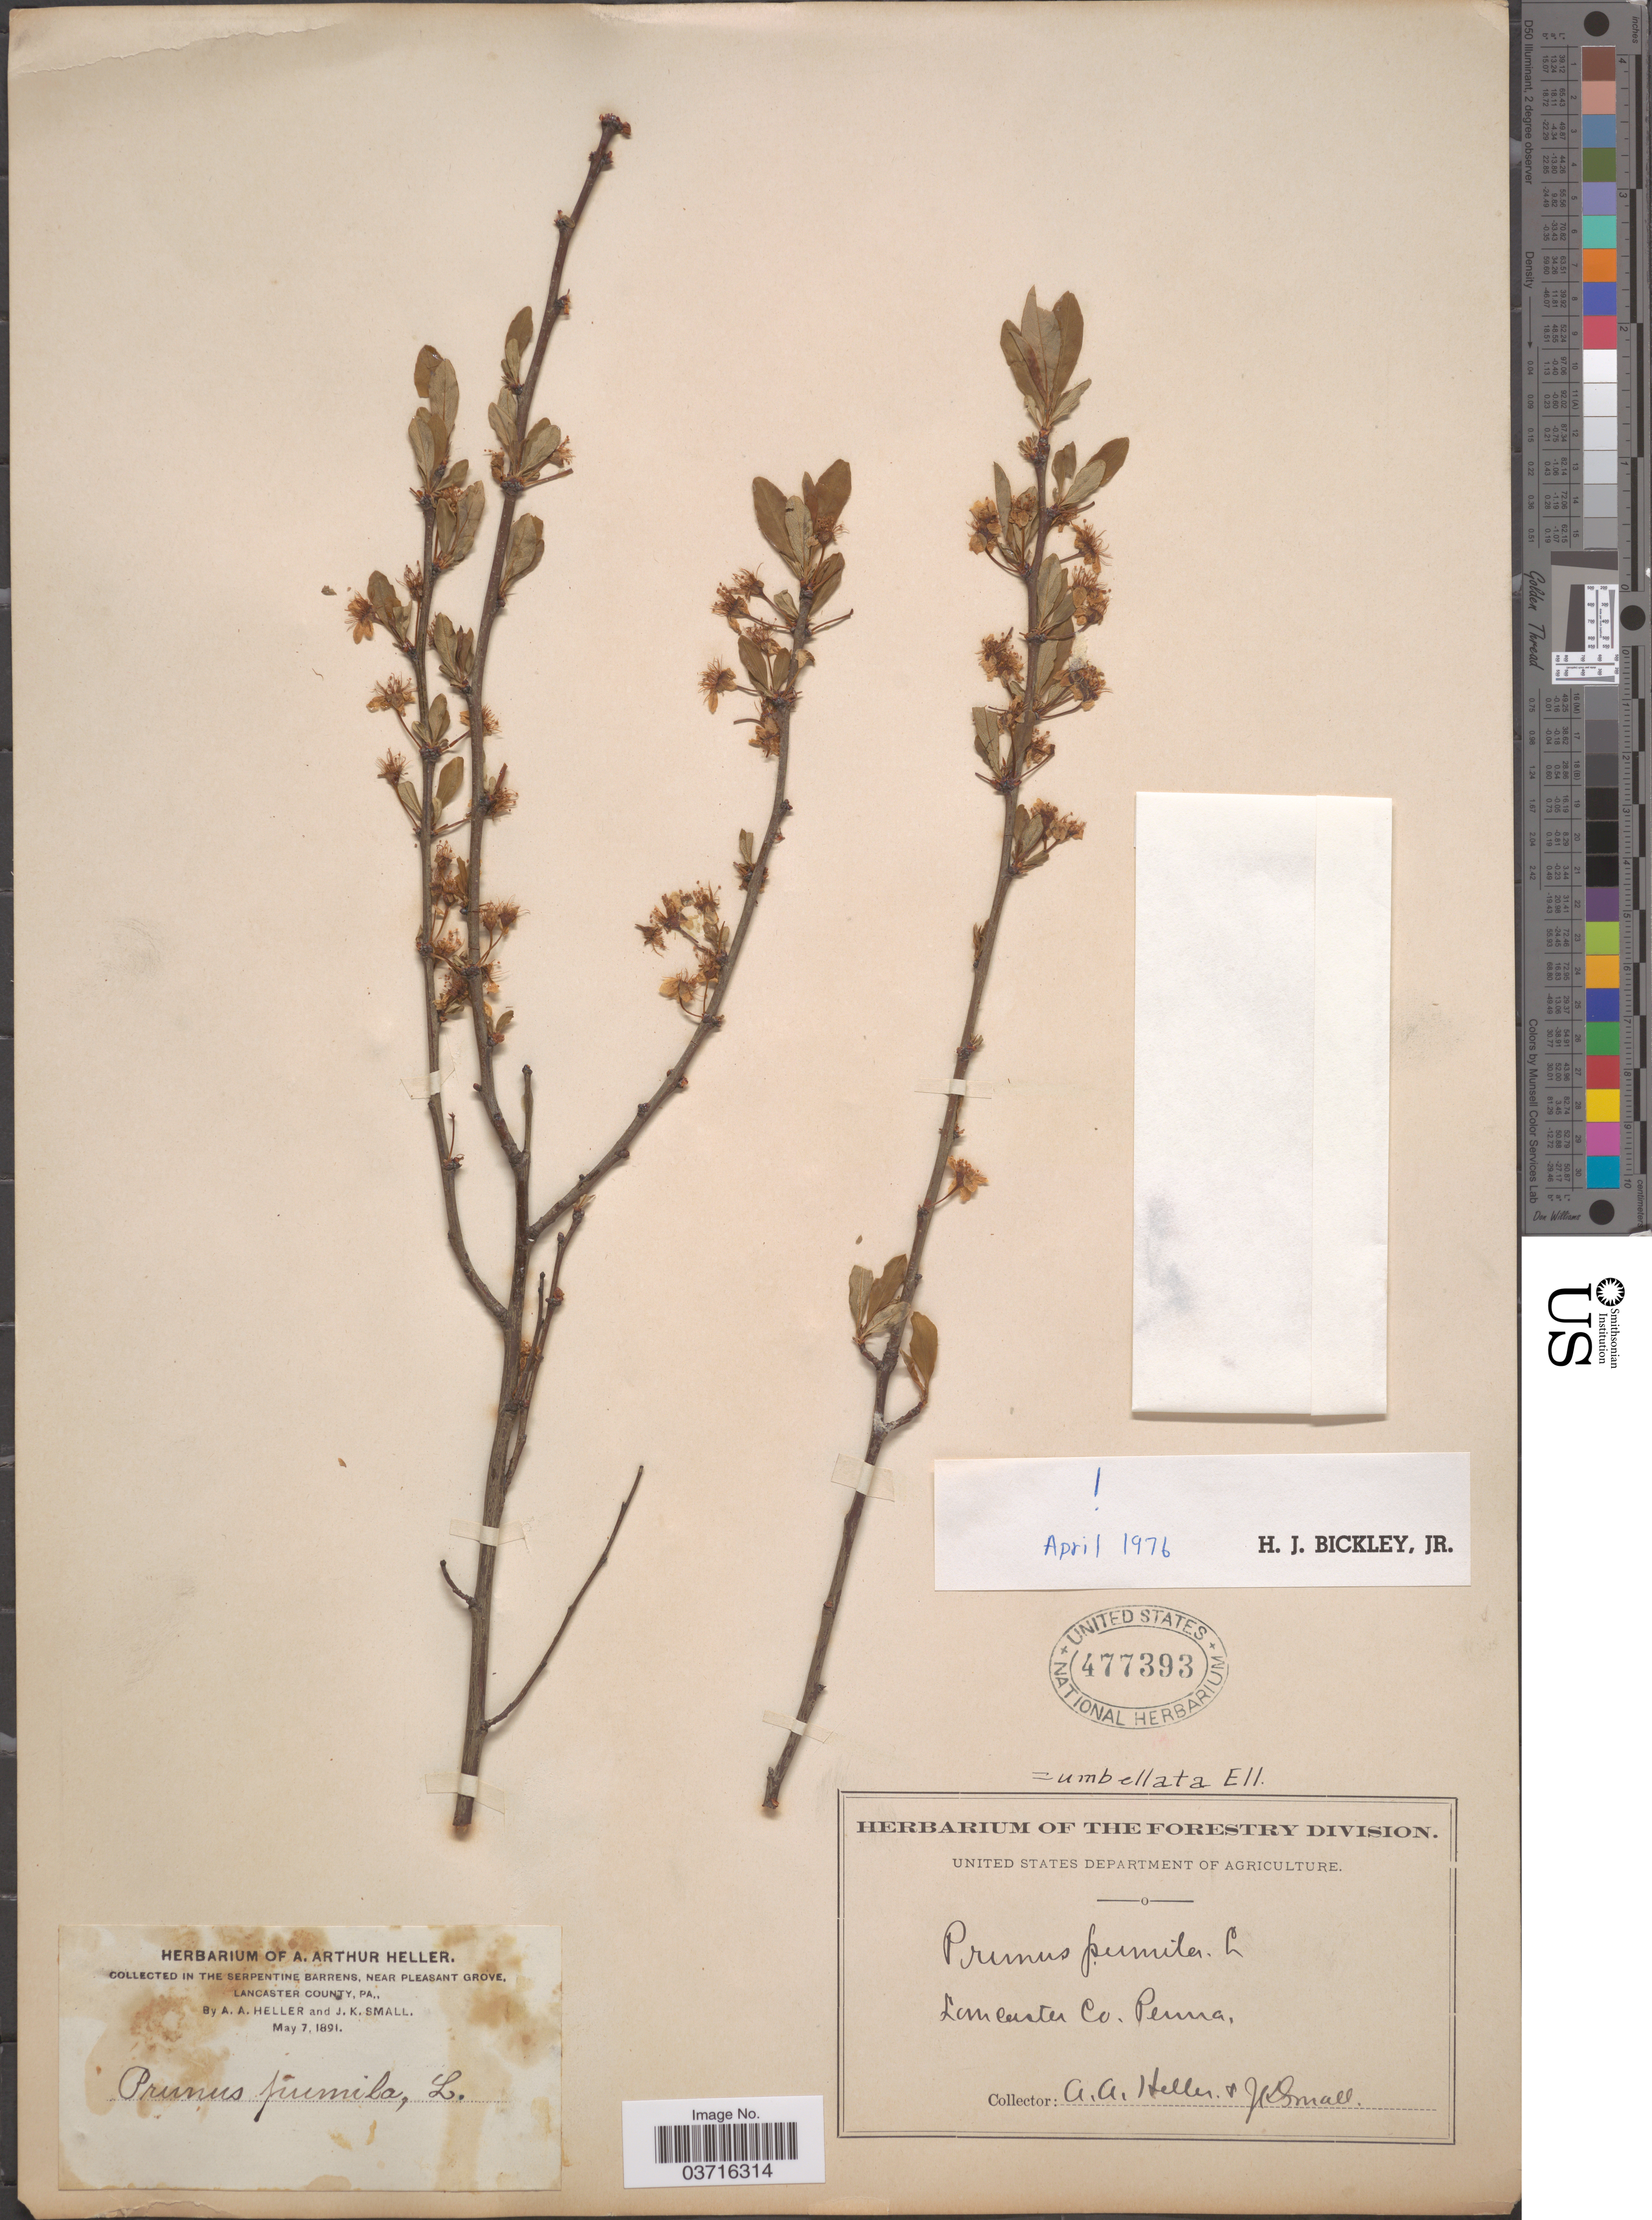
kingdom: Plantae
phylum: Tracheophyta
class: Magnoliopsida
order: Rosales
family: Rosaceae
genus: Prunus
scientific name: Prunus pumila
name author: L.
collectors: A. A. Heller & J. K. Small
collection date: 1891-05-07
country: United States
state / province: Pennsylvania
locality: In the Serpentine Barrens, near Pleasant Grove. Lancaster County.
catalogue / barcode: US 477393